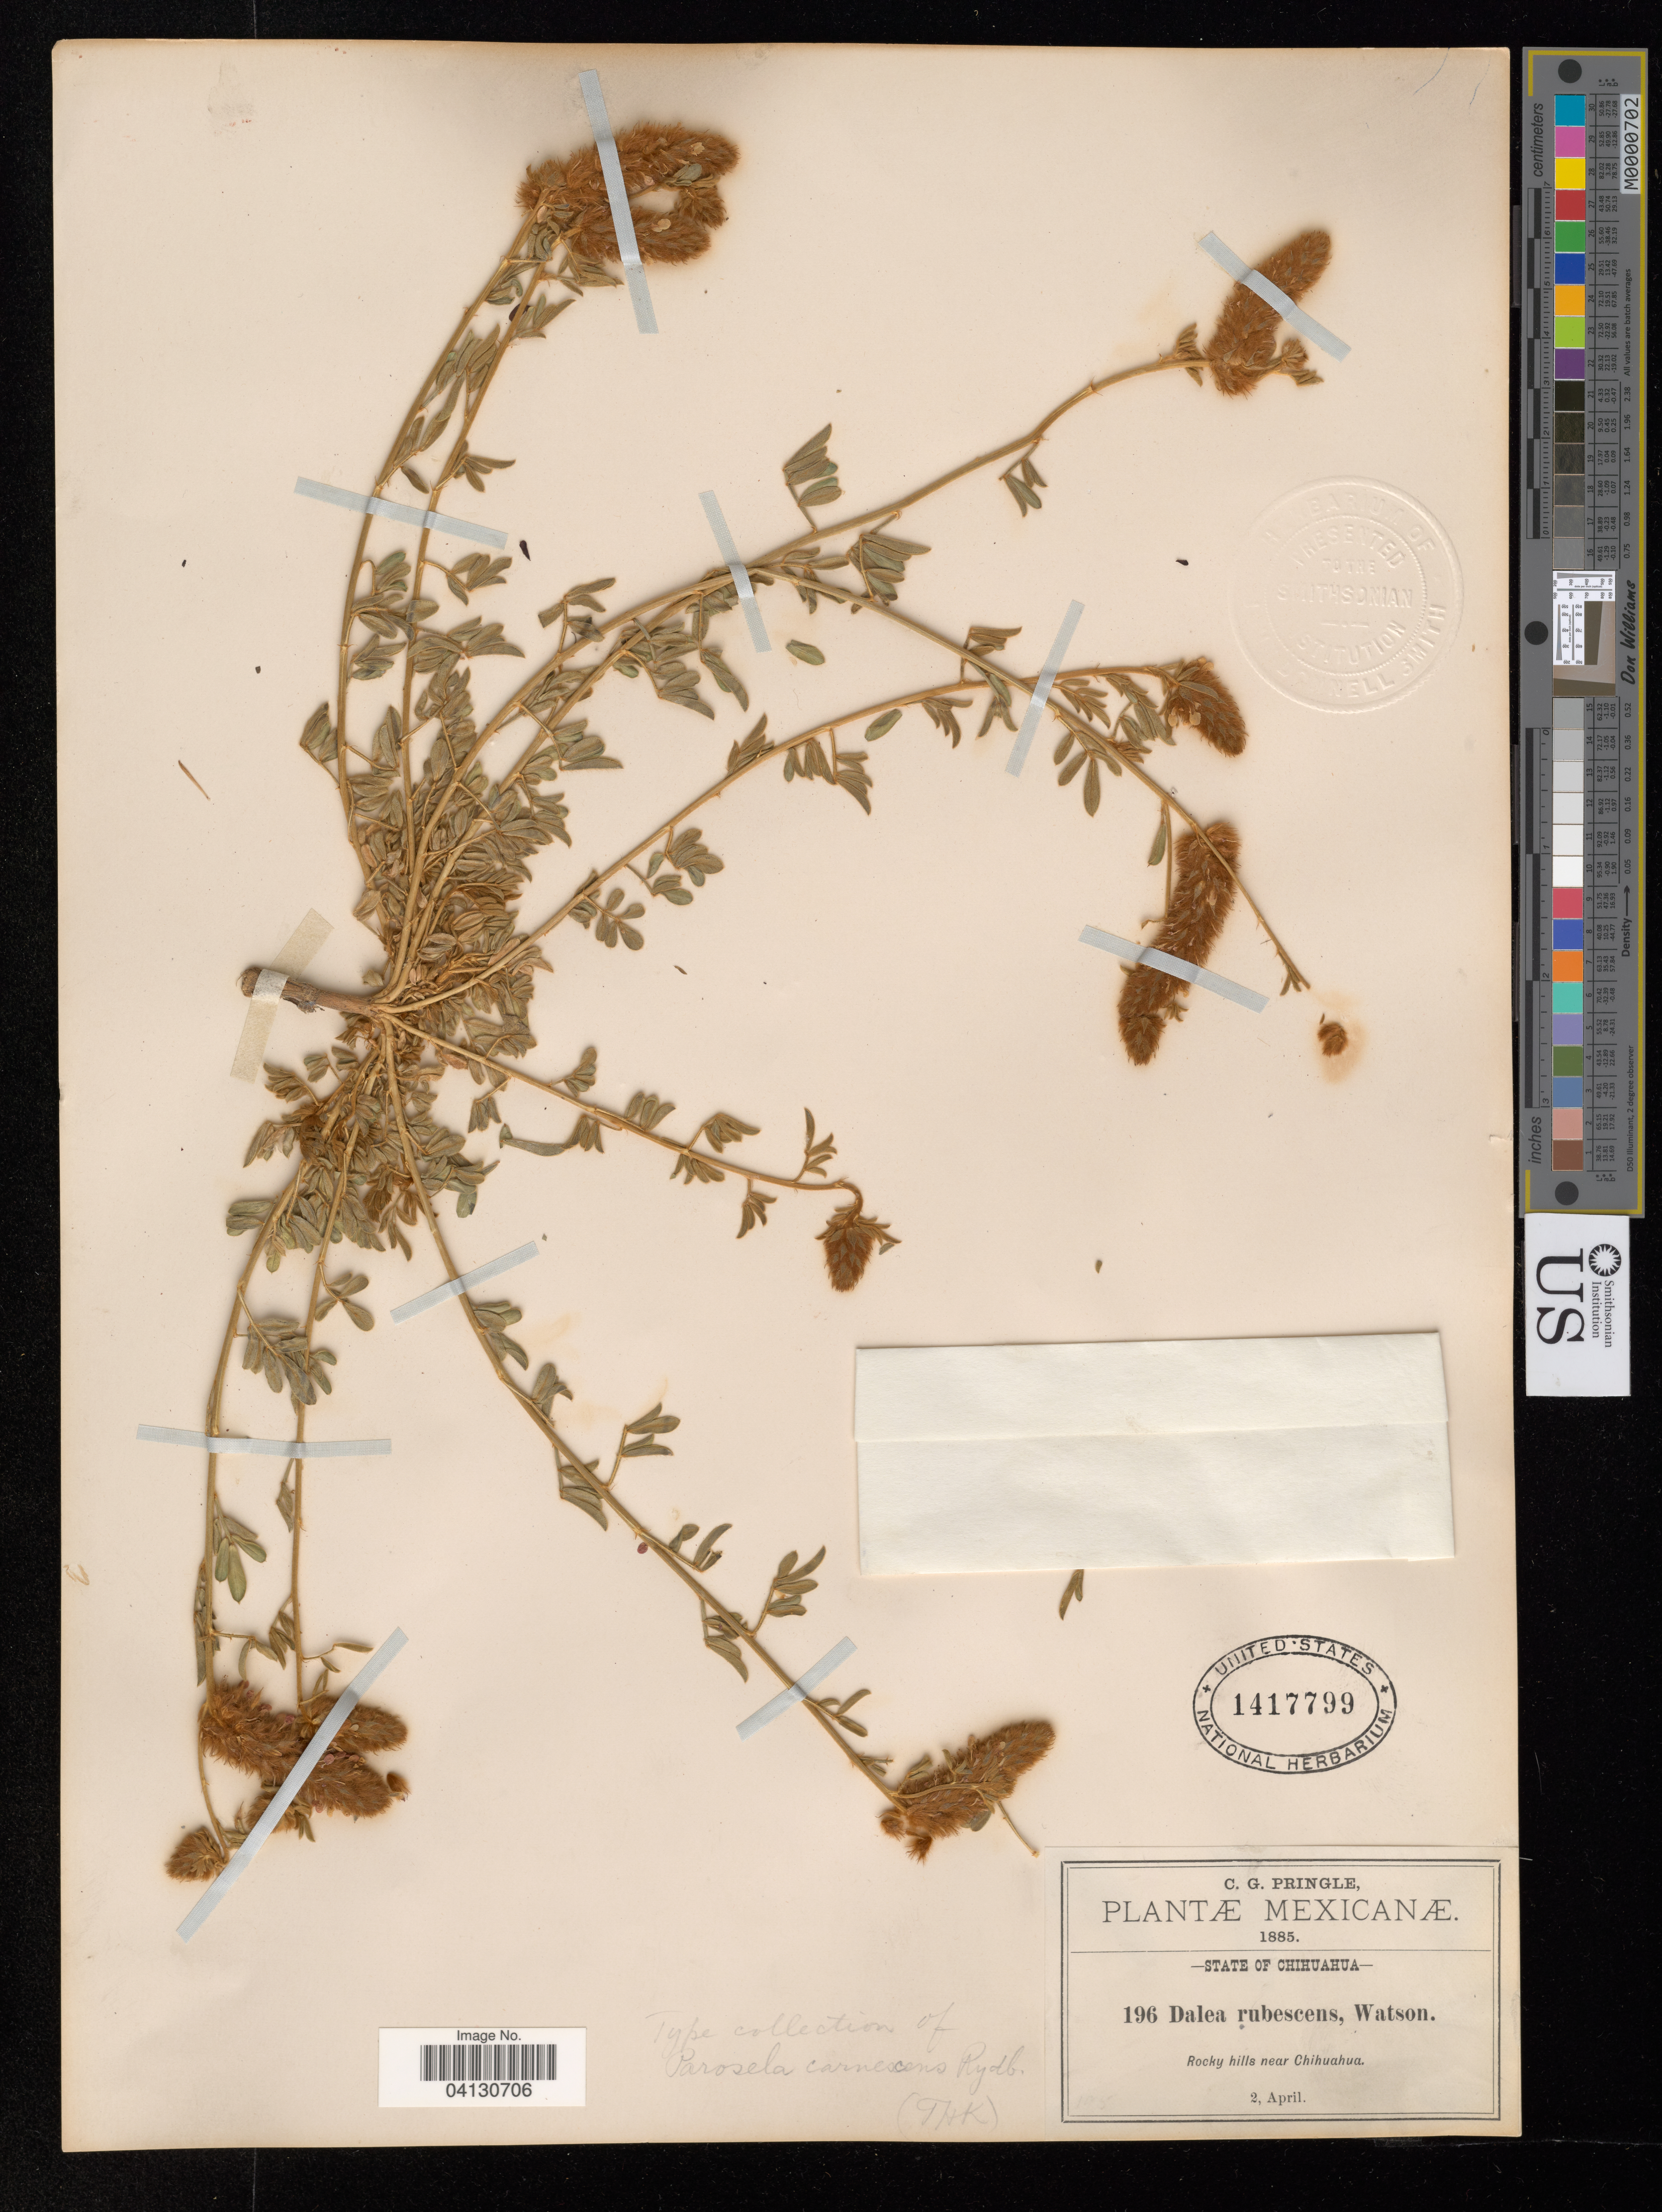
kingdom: Plantae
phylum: Tracheophyta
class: Magnoliopsida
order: Fabales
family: Fabaceae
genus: Parosela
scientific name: Parosela carnescens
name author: Rydb.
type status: Type Collection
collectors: C. G. Pringle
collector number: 196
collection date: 1885-04-02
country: Mexico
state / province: Chihuahua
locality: Rocky hills near Chihuahua.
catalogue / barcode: US 1417799